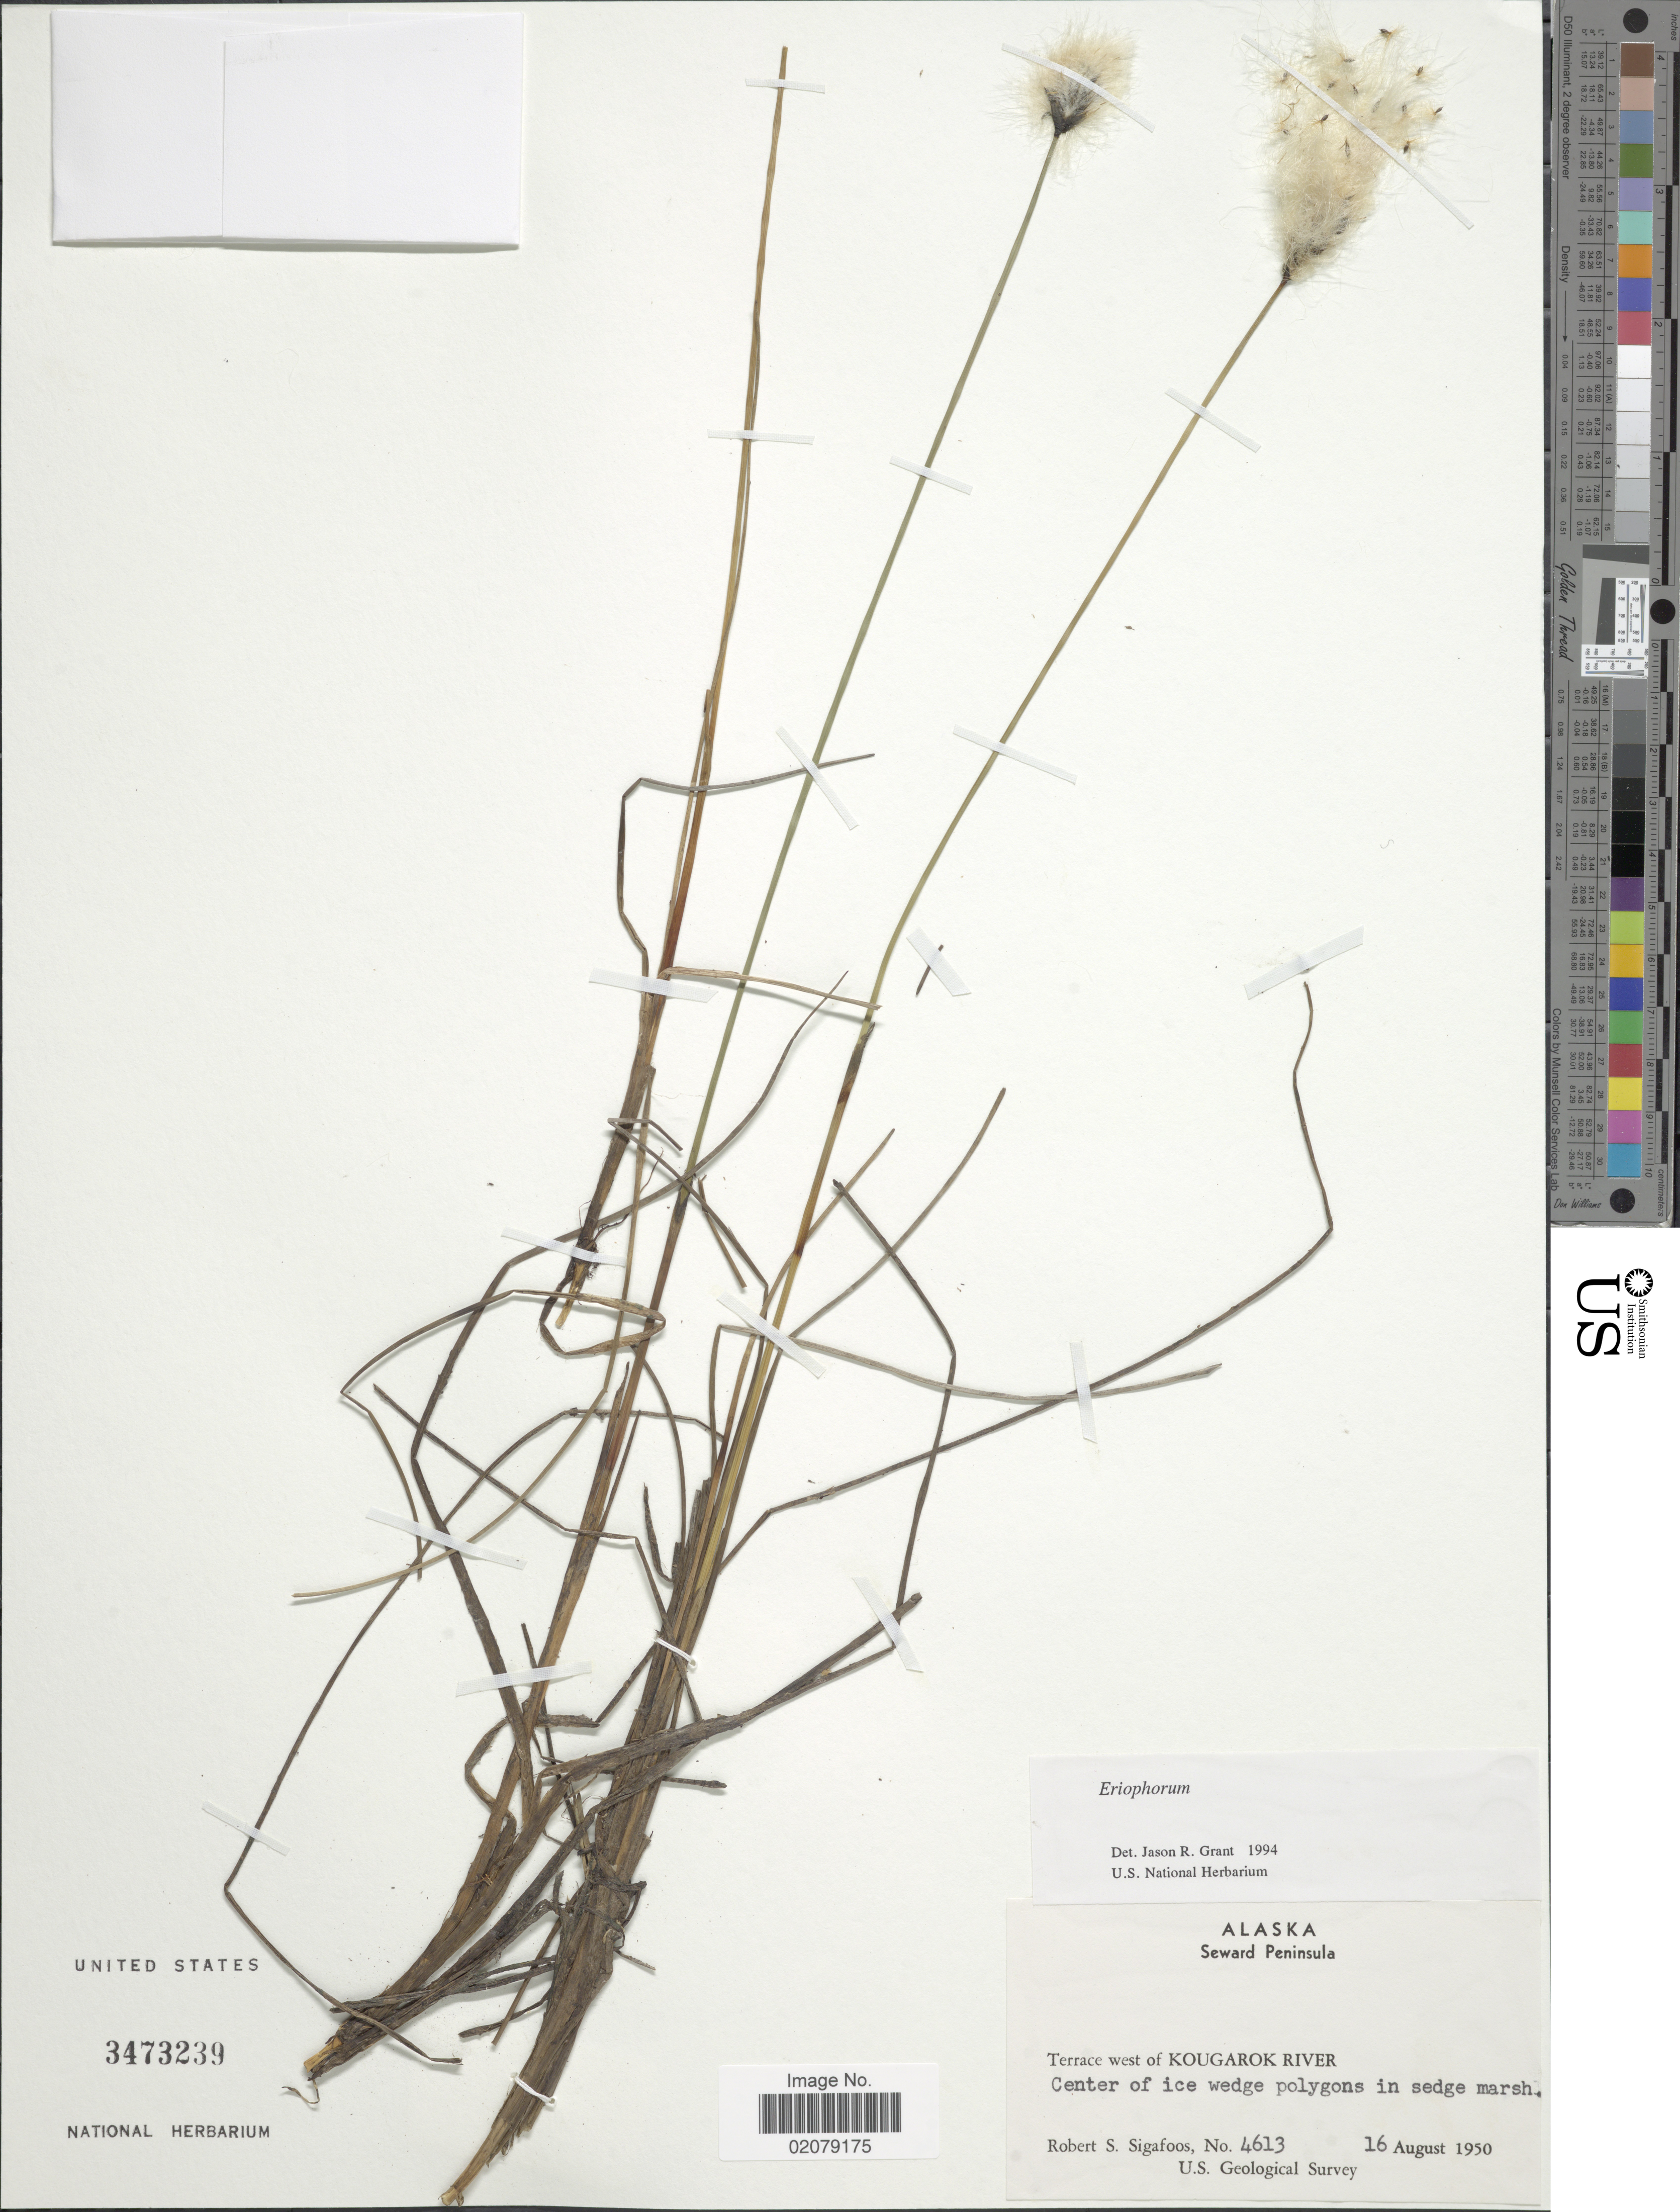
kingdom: Plantae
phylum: Tracheophyta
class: Liliopsida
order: Poales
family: Cyperaceae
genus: Eriophorum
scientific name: Eriophorum sp.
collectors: R. Sigafoos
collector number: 4613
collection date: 1950-08-16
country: United States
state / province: Alaska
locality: Seward Peninsula, Terrace west of Kougarok River, Center of icewedge polygons in sedge marsh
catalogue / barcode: US 3473239